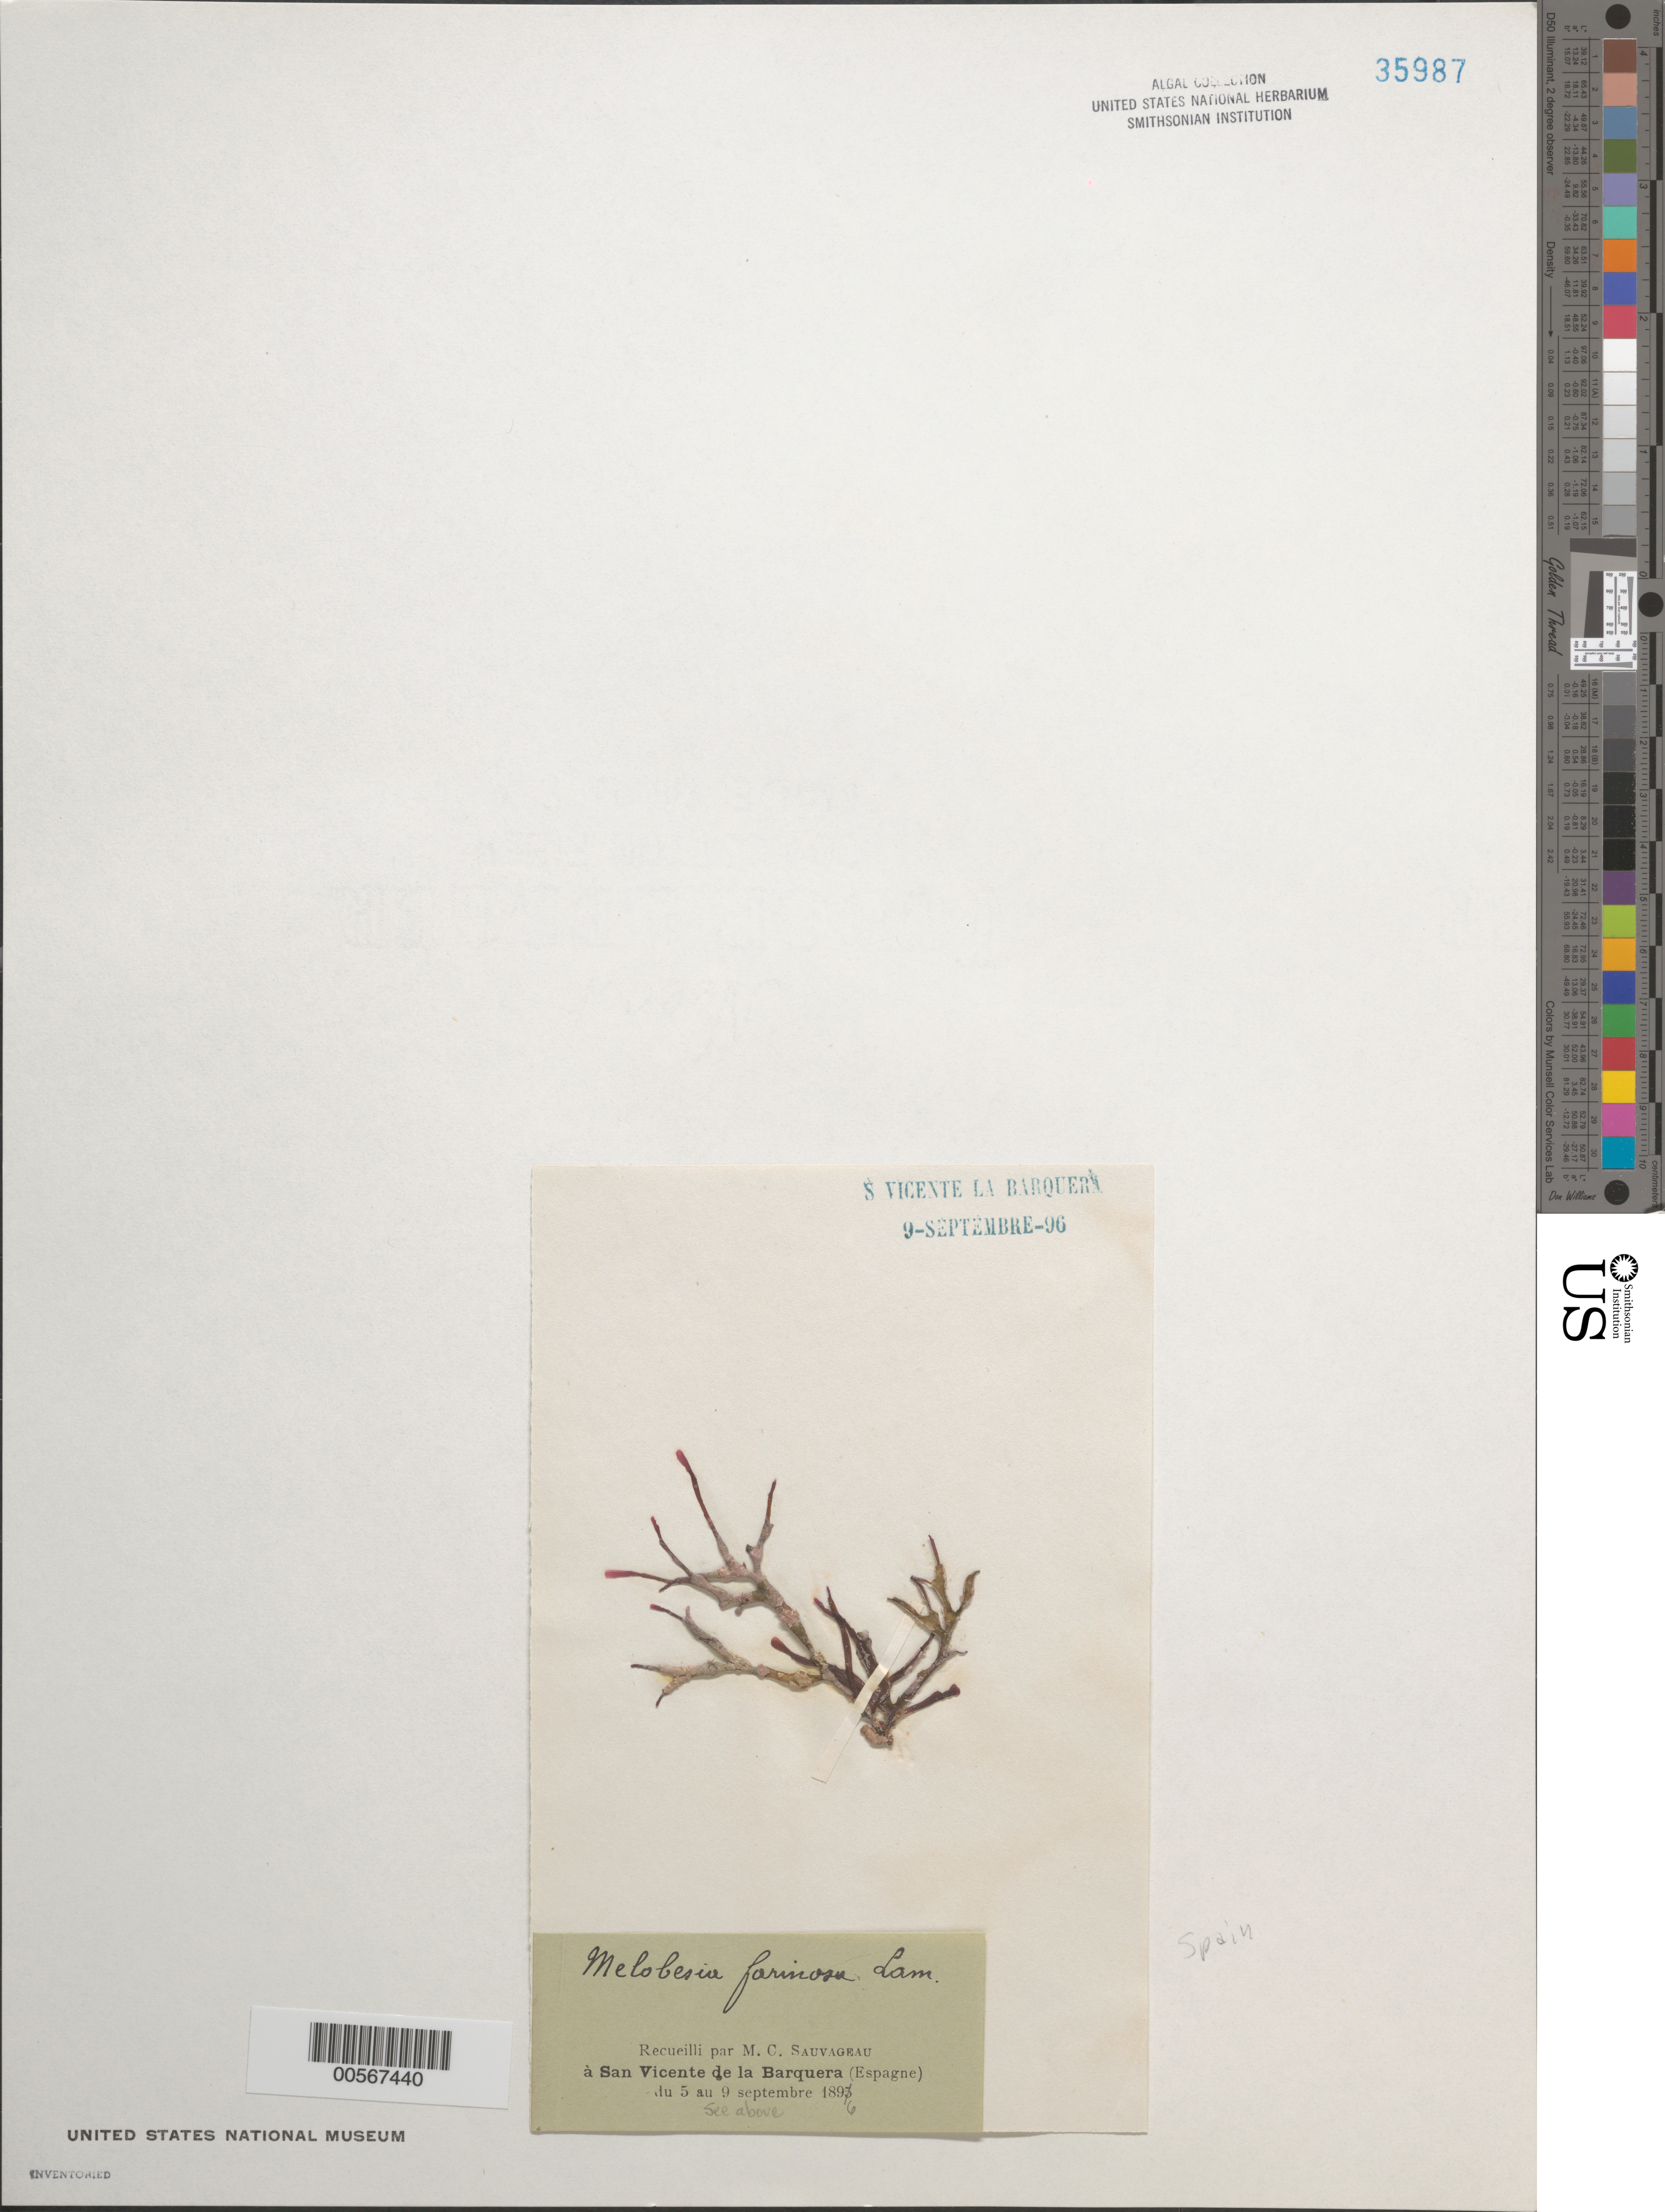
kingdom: Plantae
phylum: Rhodophyta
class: Florideophyceae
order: Corallinales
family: Hydrolithaceae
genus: Hydrolithon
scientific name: Hydrolithon farinosum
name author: (J.V.Lamouroux) Penrose & Y.M. Chamb.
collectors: C. F. Sauvageau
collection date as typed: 09 Sep 1896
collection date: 1896-09-09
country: Spain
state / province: Cantabria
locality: San vicente de la barquera. Santander.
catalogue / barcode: US 35987